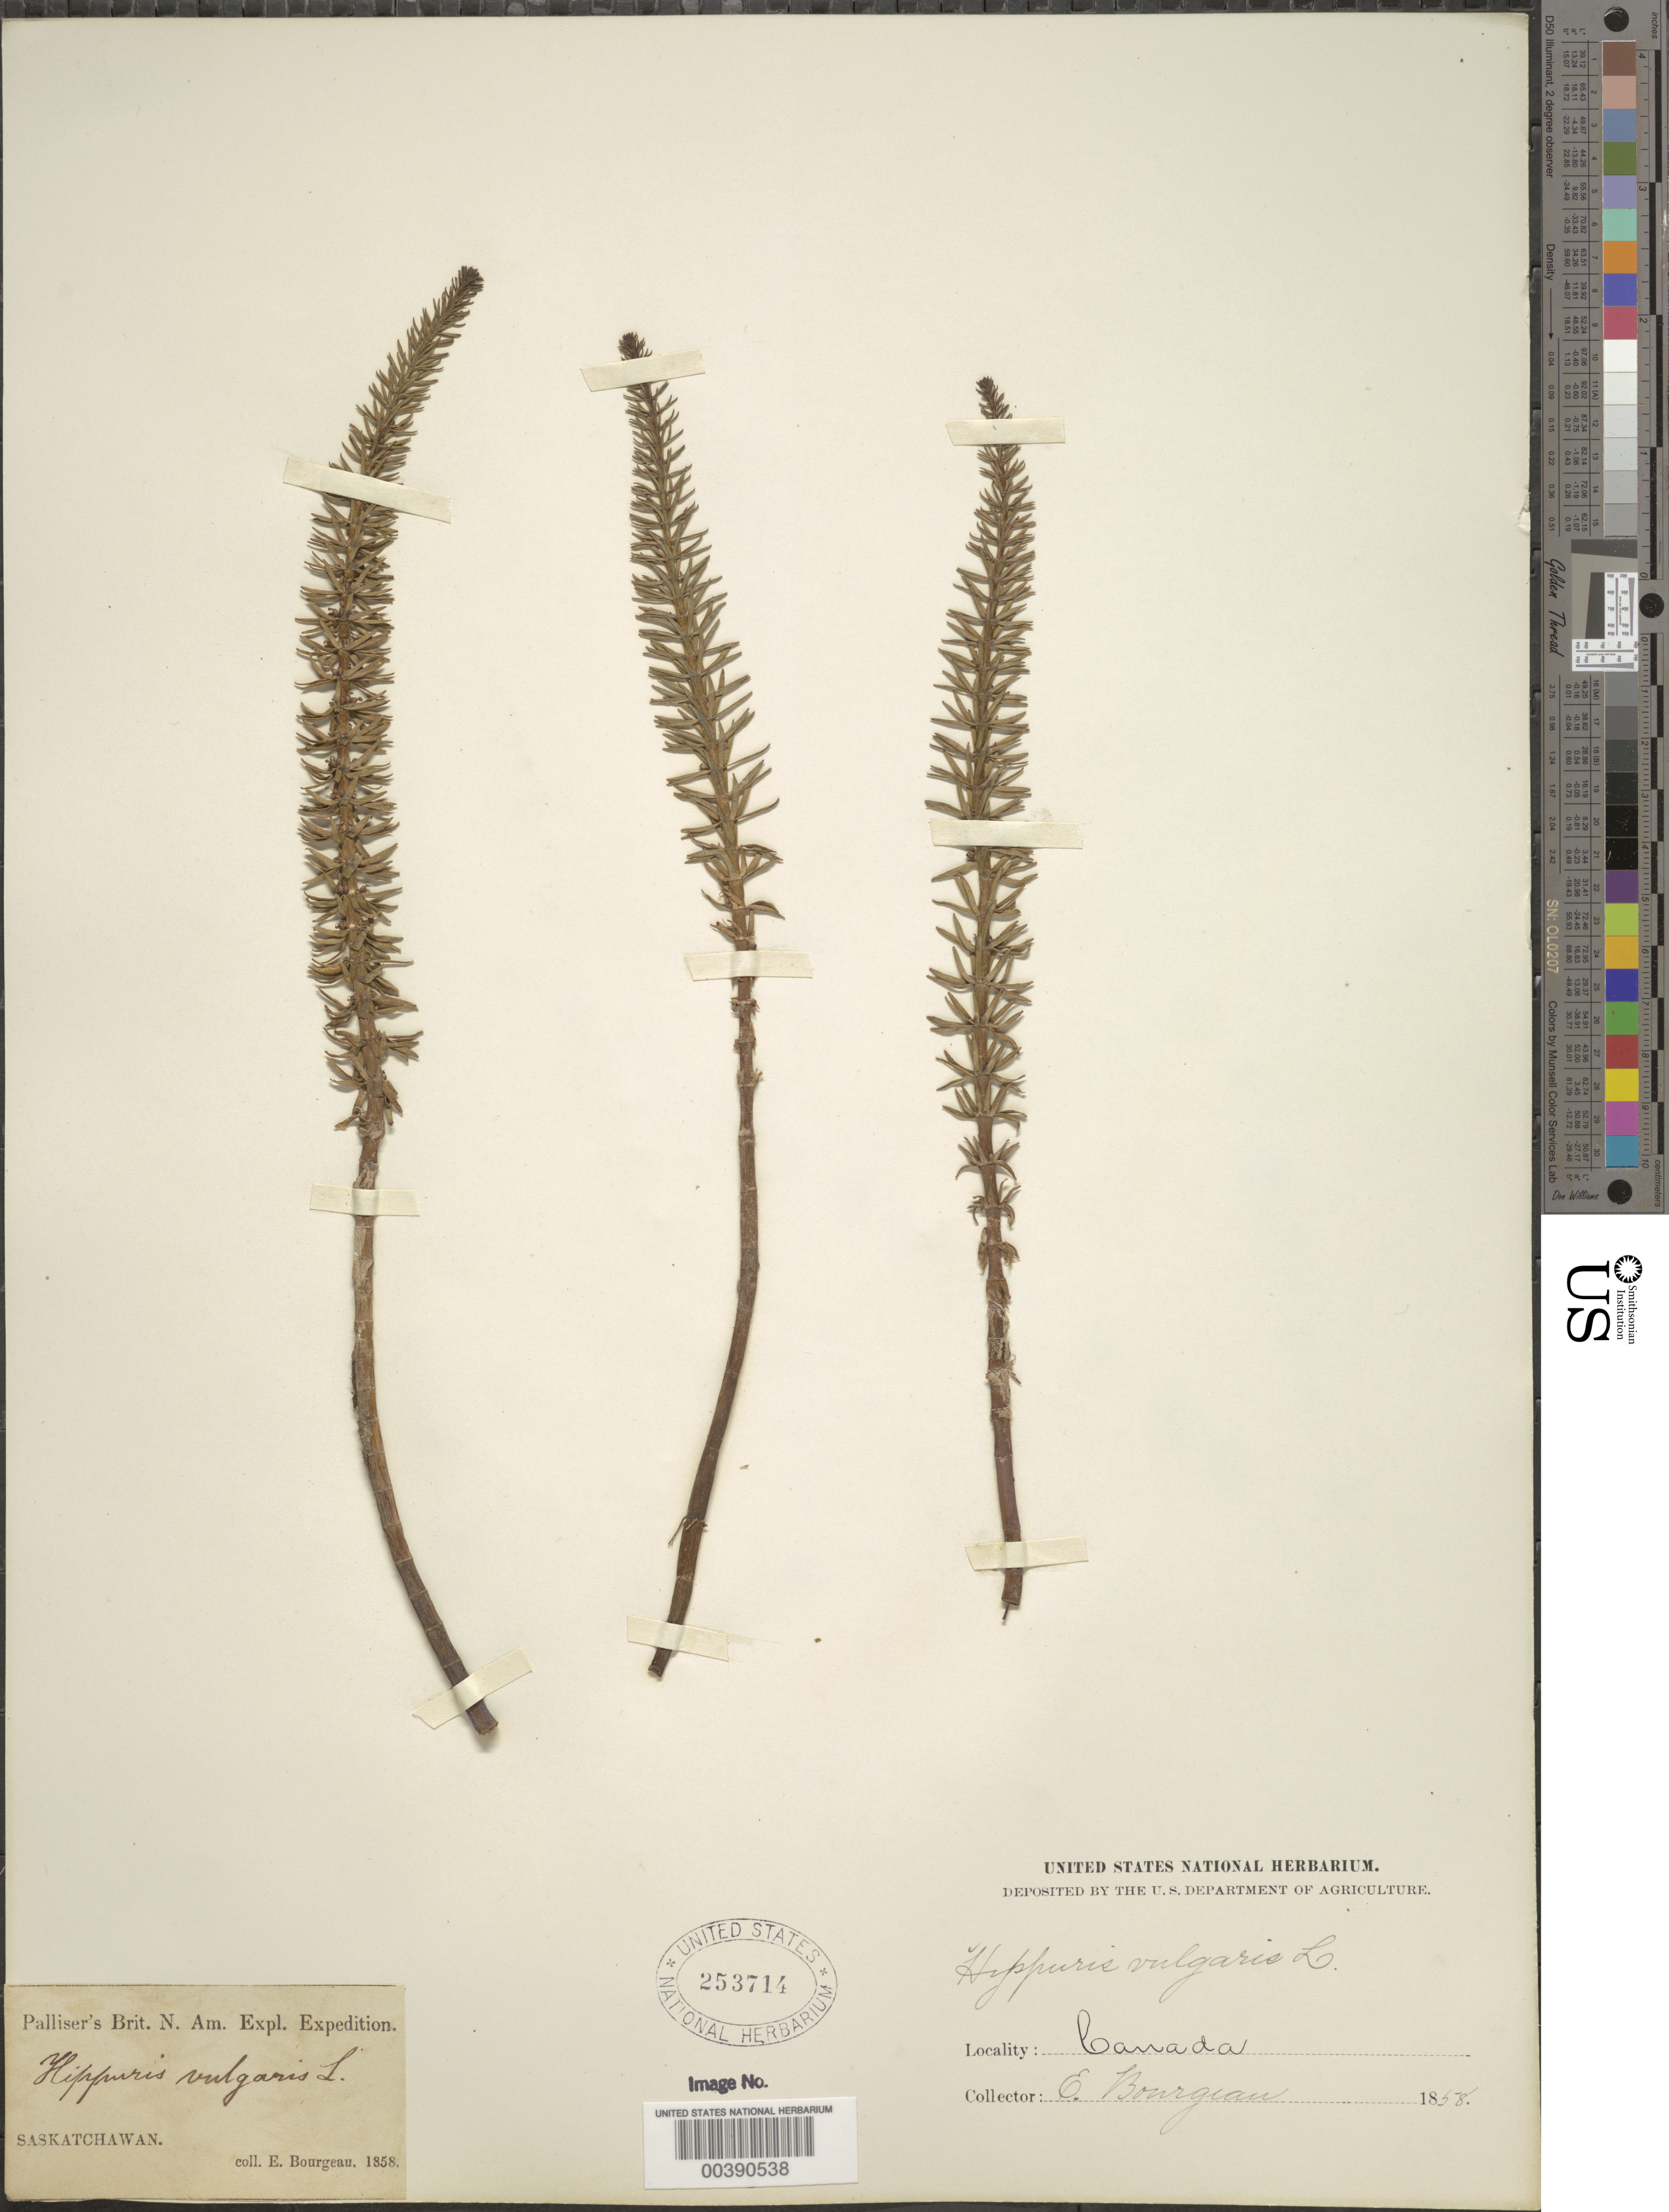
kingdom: Plantae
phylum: Tracheophyta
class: Magnoliopsida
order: Lamiales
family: Plantaginaceae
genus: Hippuris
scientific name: Hippuris vulgaris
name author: L.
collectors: E. Bourgeau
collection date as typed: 1858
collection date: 1858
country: Canada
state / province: Saskatchewan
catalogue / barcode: US 253714